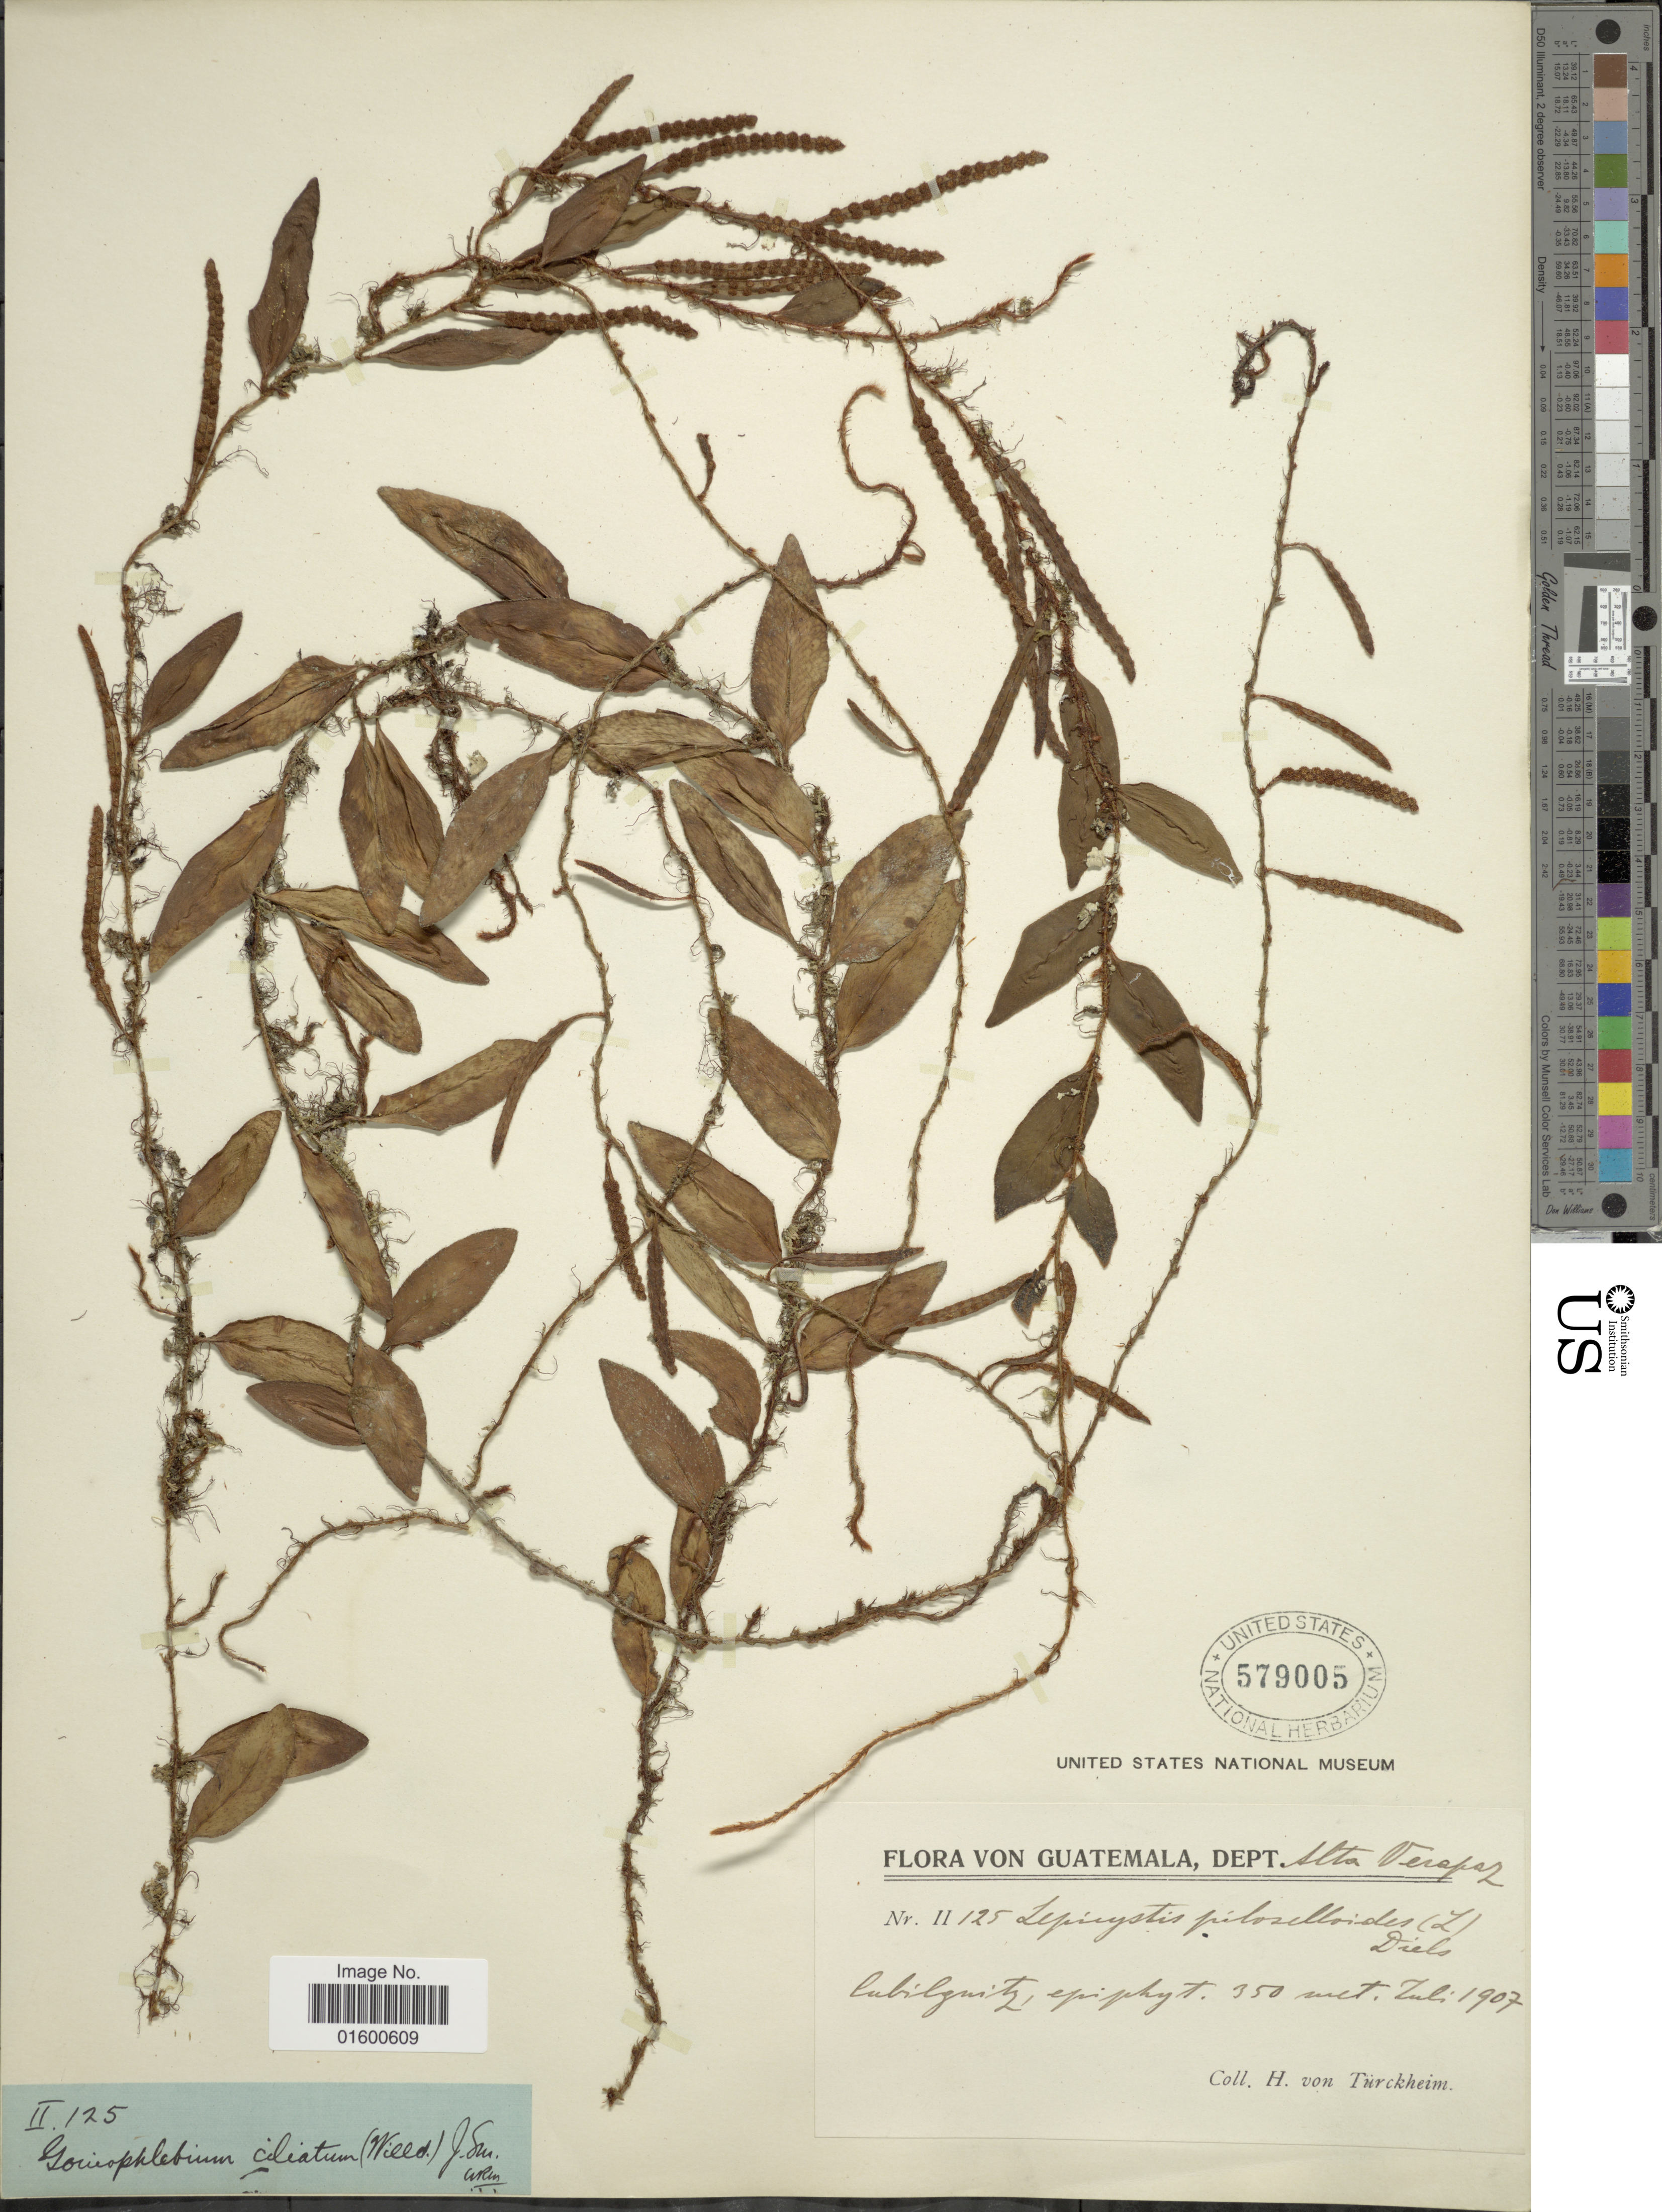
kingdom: Plantae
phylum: Tracheophyta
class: Polypodiopsida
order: Polypodiales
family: Polypodiaceae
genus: Microgramma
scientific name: Microgramma reptans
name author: (Cav.) A.R. Sm.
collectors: H. von Türckheim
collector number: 2/125*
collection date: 1907-07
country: Guatemala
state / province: Alta Verapaz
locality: Dept. Alta Verapaz, Cubilquitz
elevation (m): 350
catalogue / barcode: US 579005